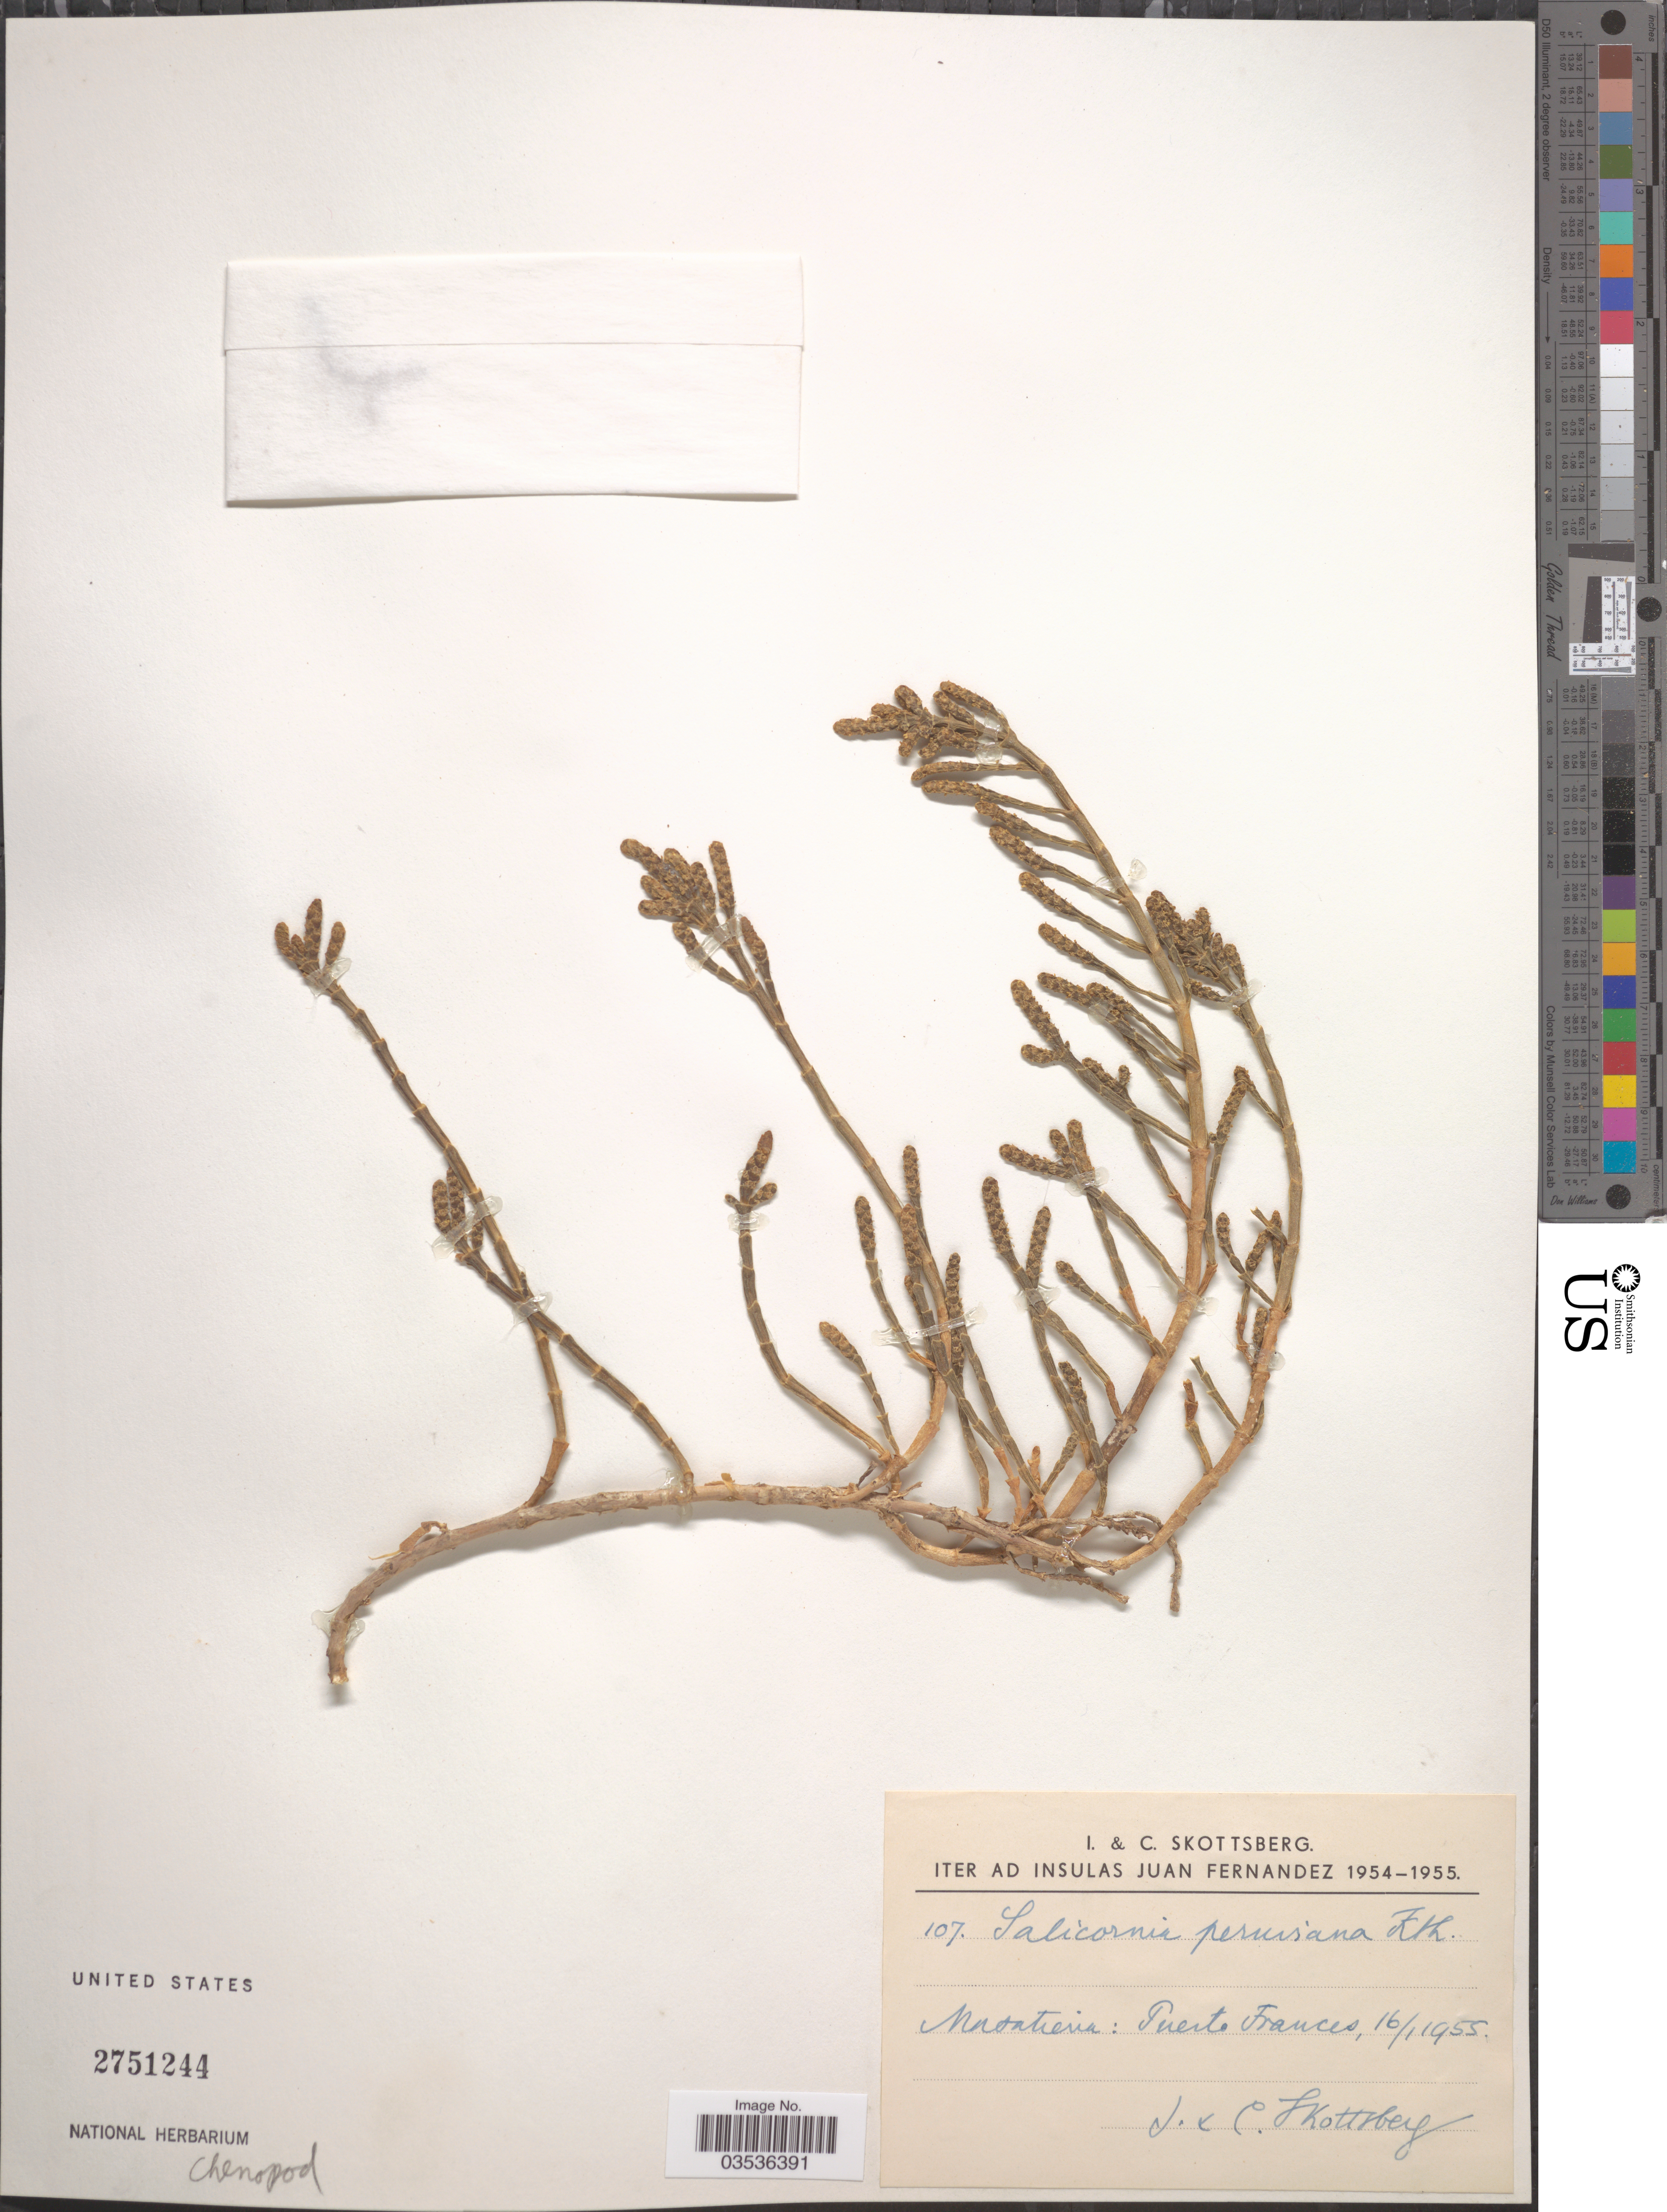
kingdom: Plantae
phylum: Tracheophyta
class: Magnoliopsida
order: Caryophyllales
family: Amaranthaceae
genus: Salicornia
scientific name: Salicornia fruticosa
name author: (L.) L.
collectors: I. Skottsberg & C. Skottsberg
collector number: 107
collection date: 1955-01-16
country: Chile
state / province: Valparaíso (V)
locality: Insulas Juan Fernandez. Masatierra: Puerto Frances.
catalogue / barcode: US 2751244